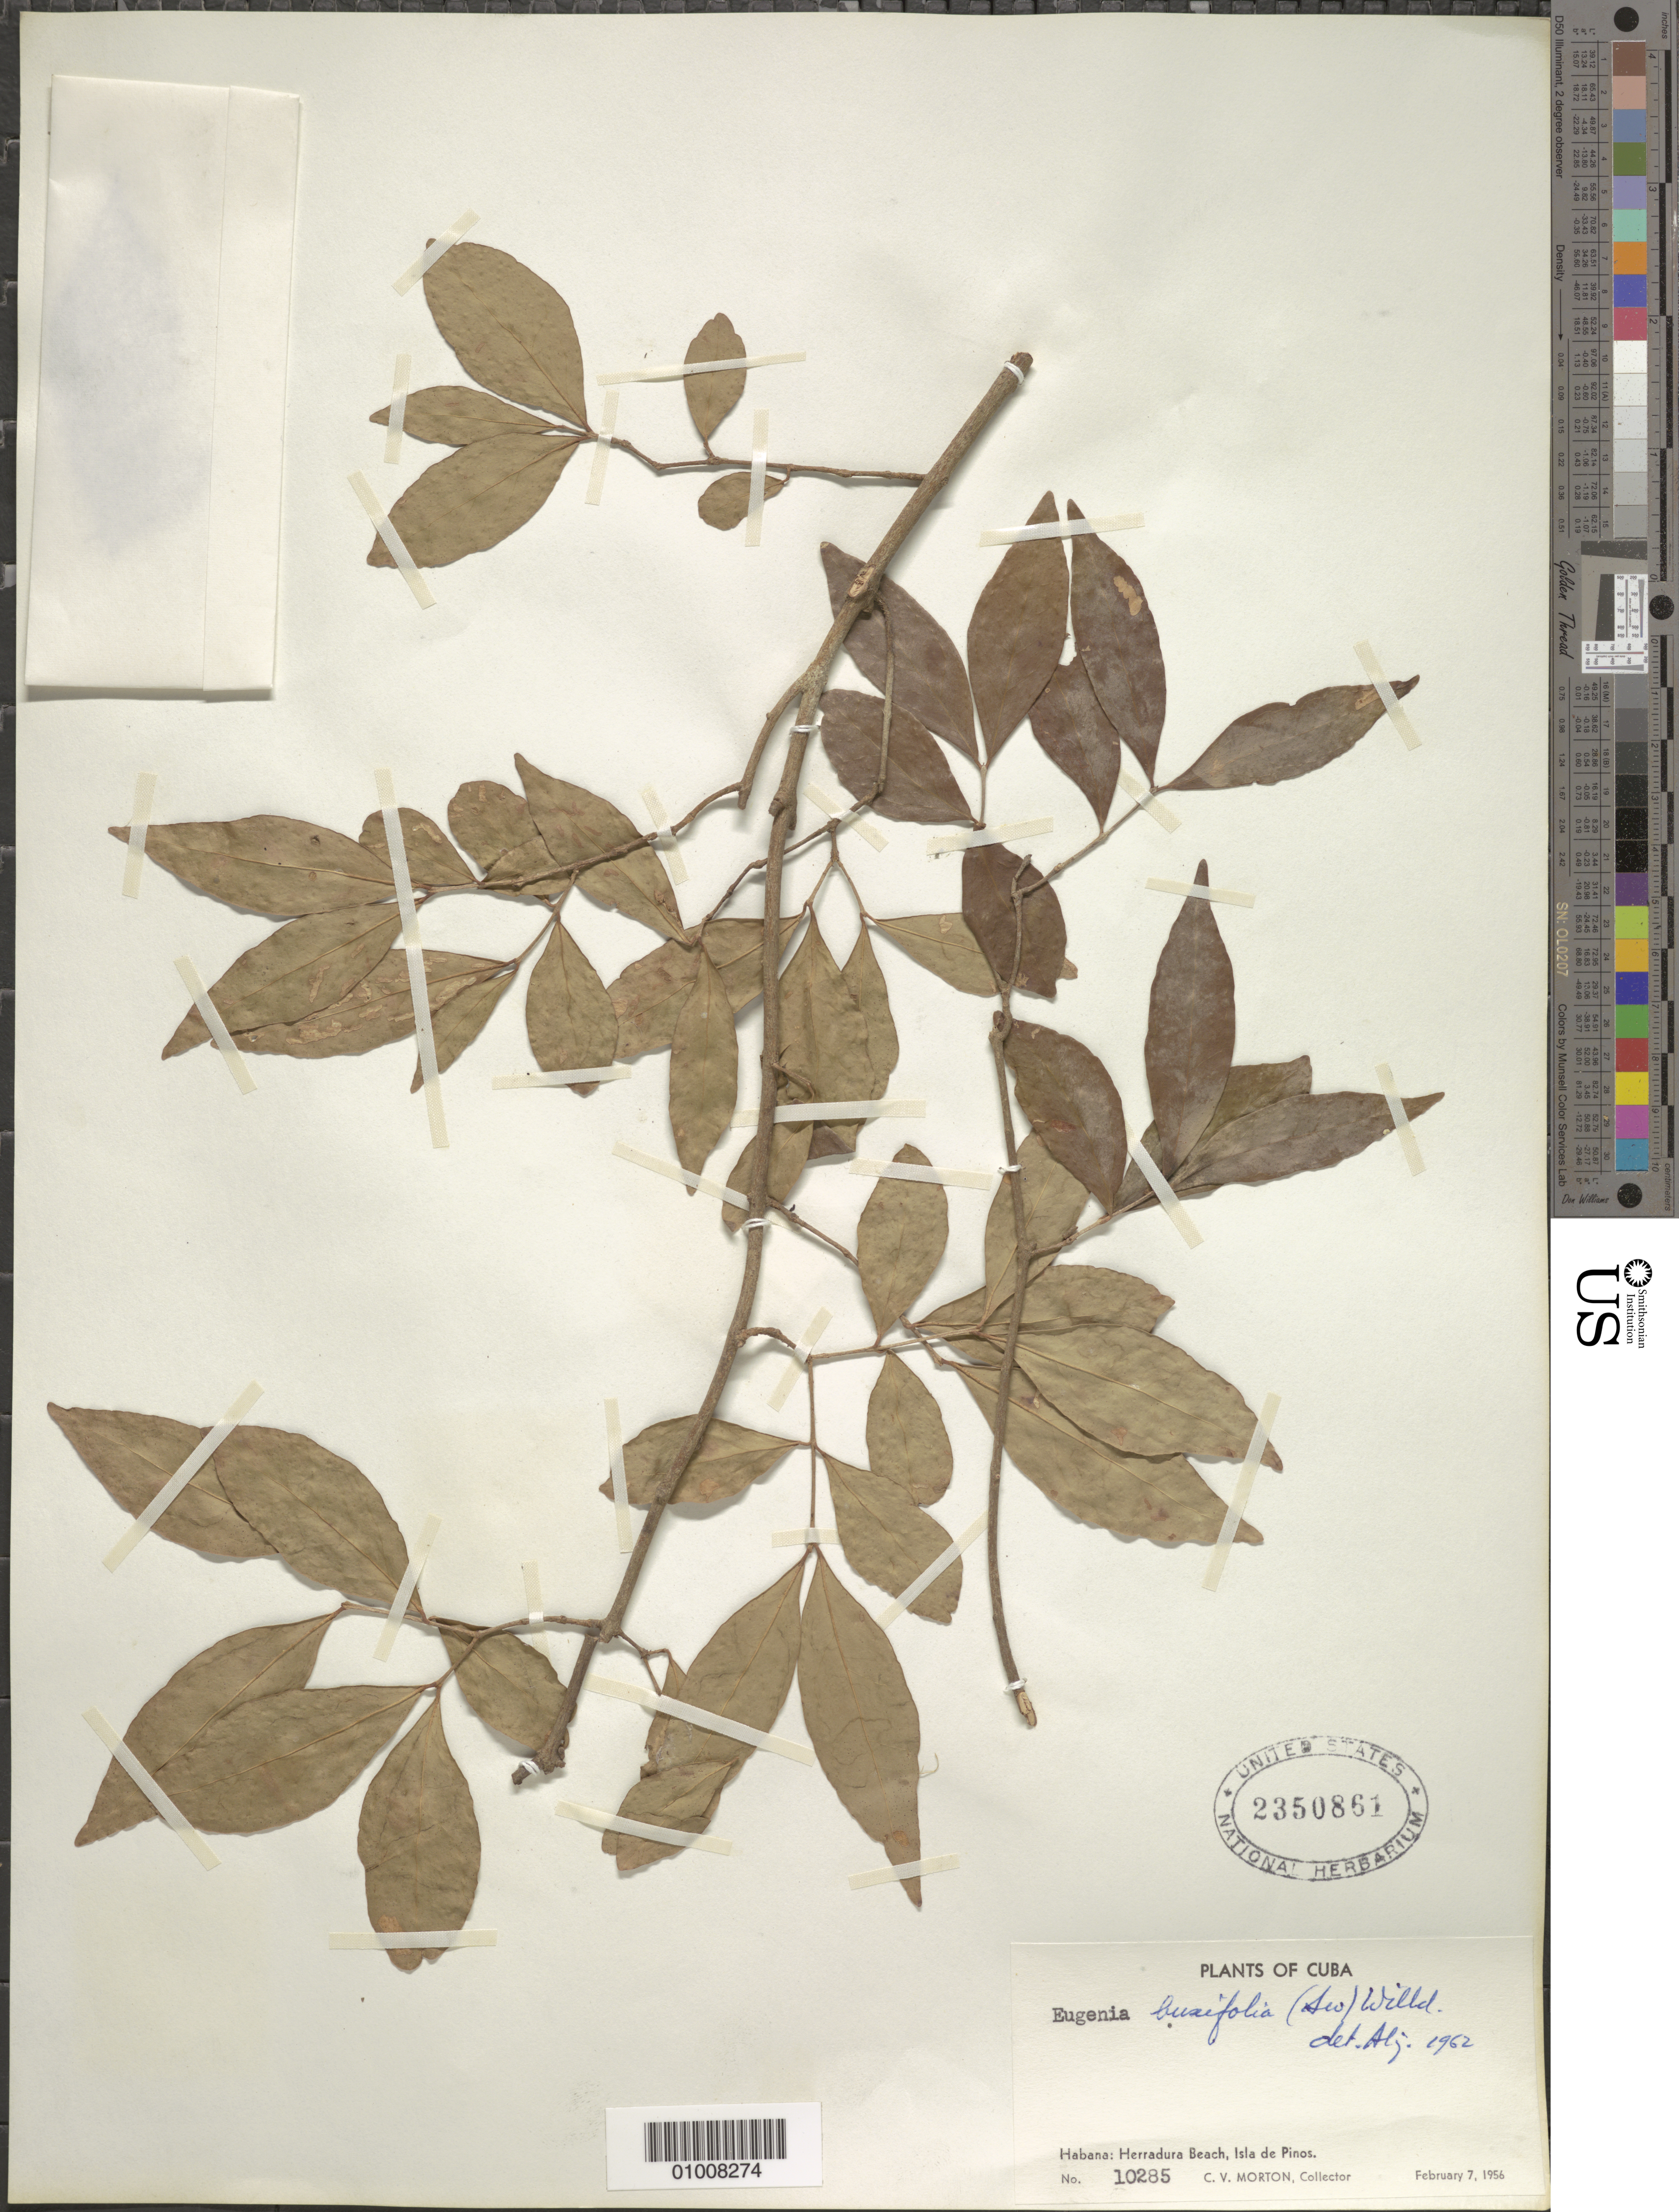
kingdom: Plantae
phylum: Tracheophyta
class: Magnoliopsida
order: Myrtales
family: Myrtaceae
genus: Eugenia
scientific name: Eugenia foetida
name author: Pers.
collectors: C. V. Morton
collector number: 10285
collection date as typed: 07 Feb 1956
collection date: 1956-02-07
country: Cuba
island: Isla de la Juventud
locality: Herradura Beach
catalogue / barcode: US 2350861